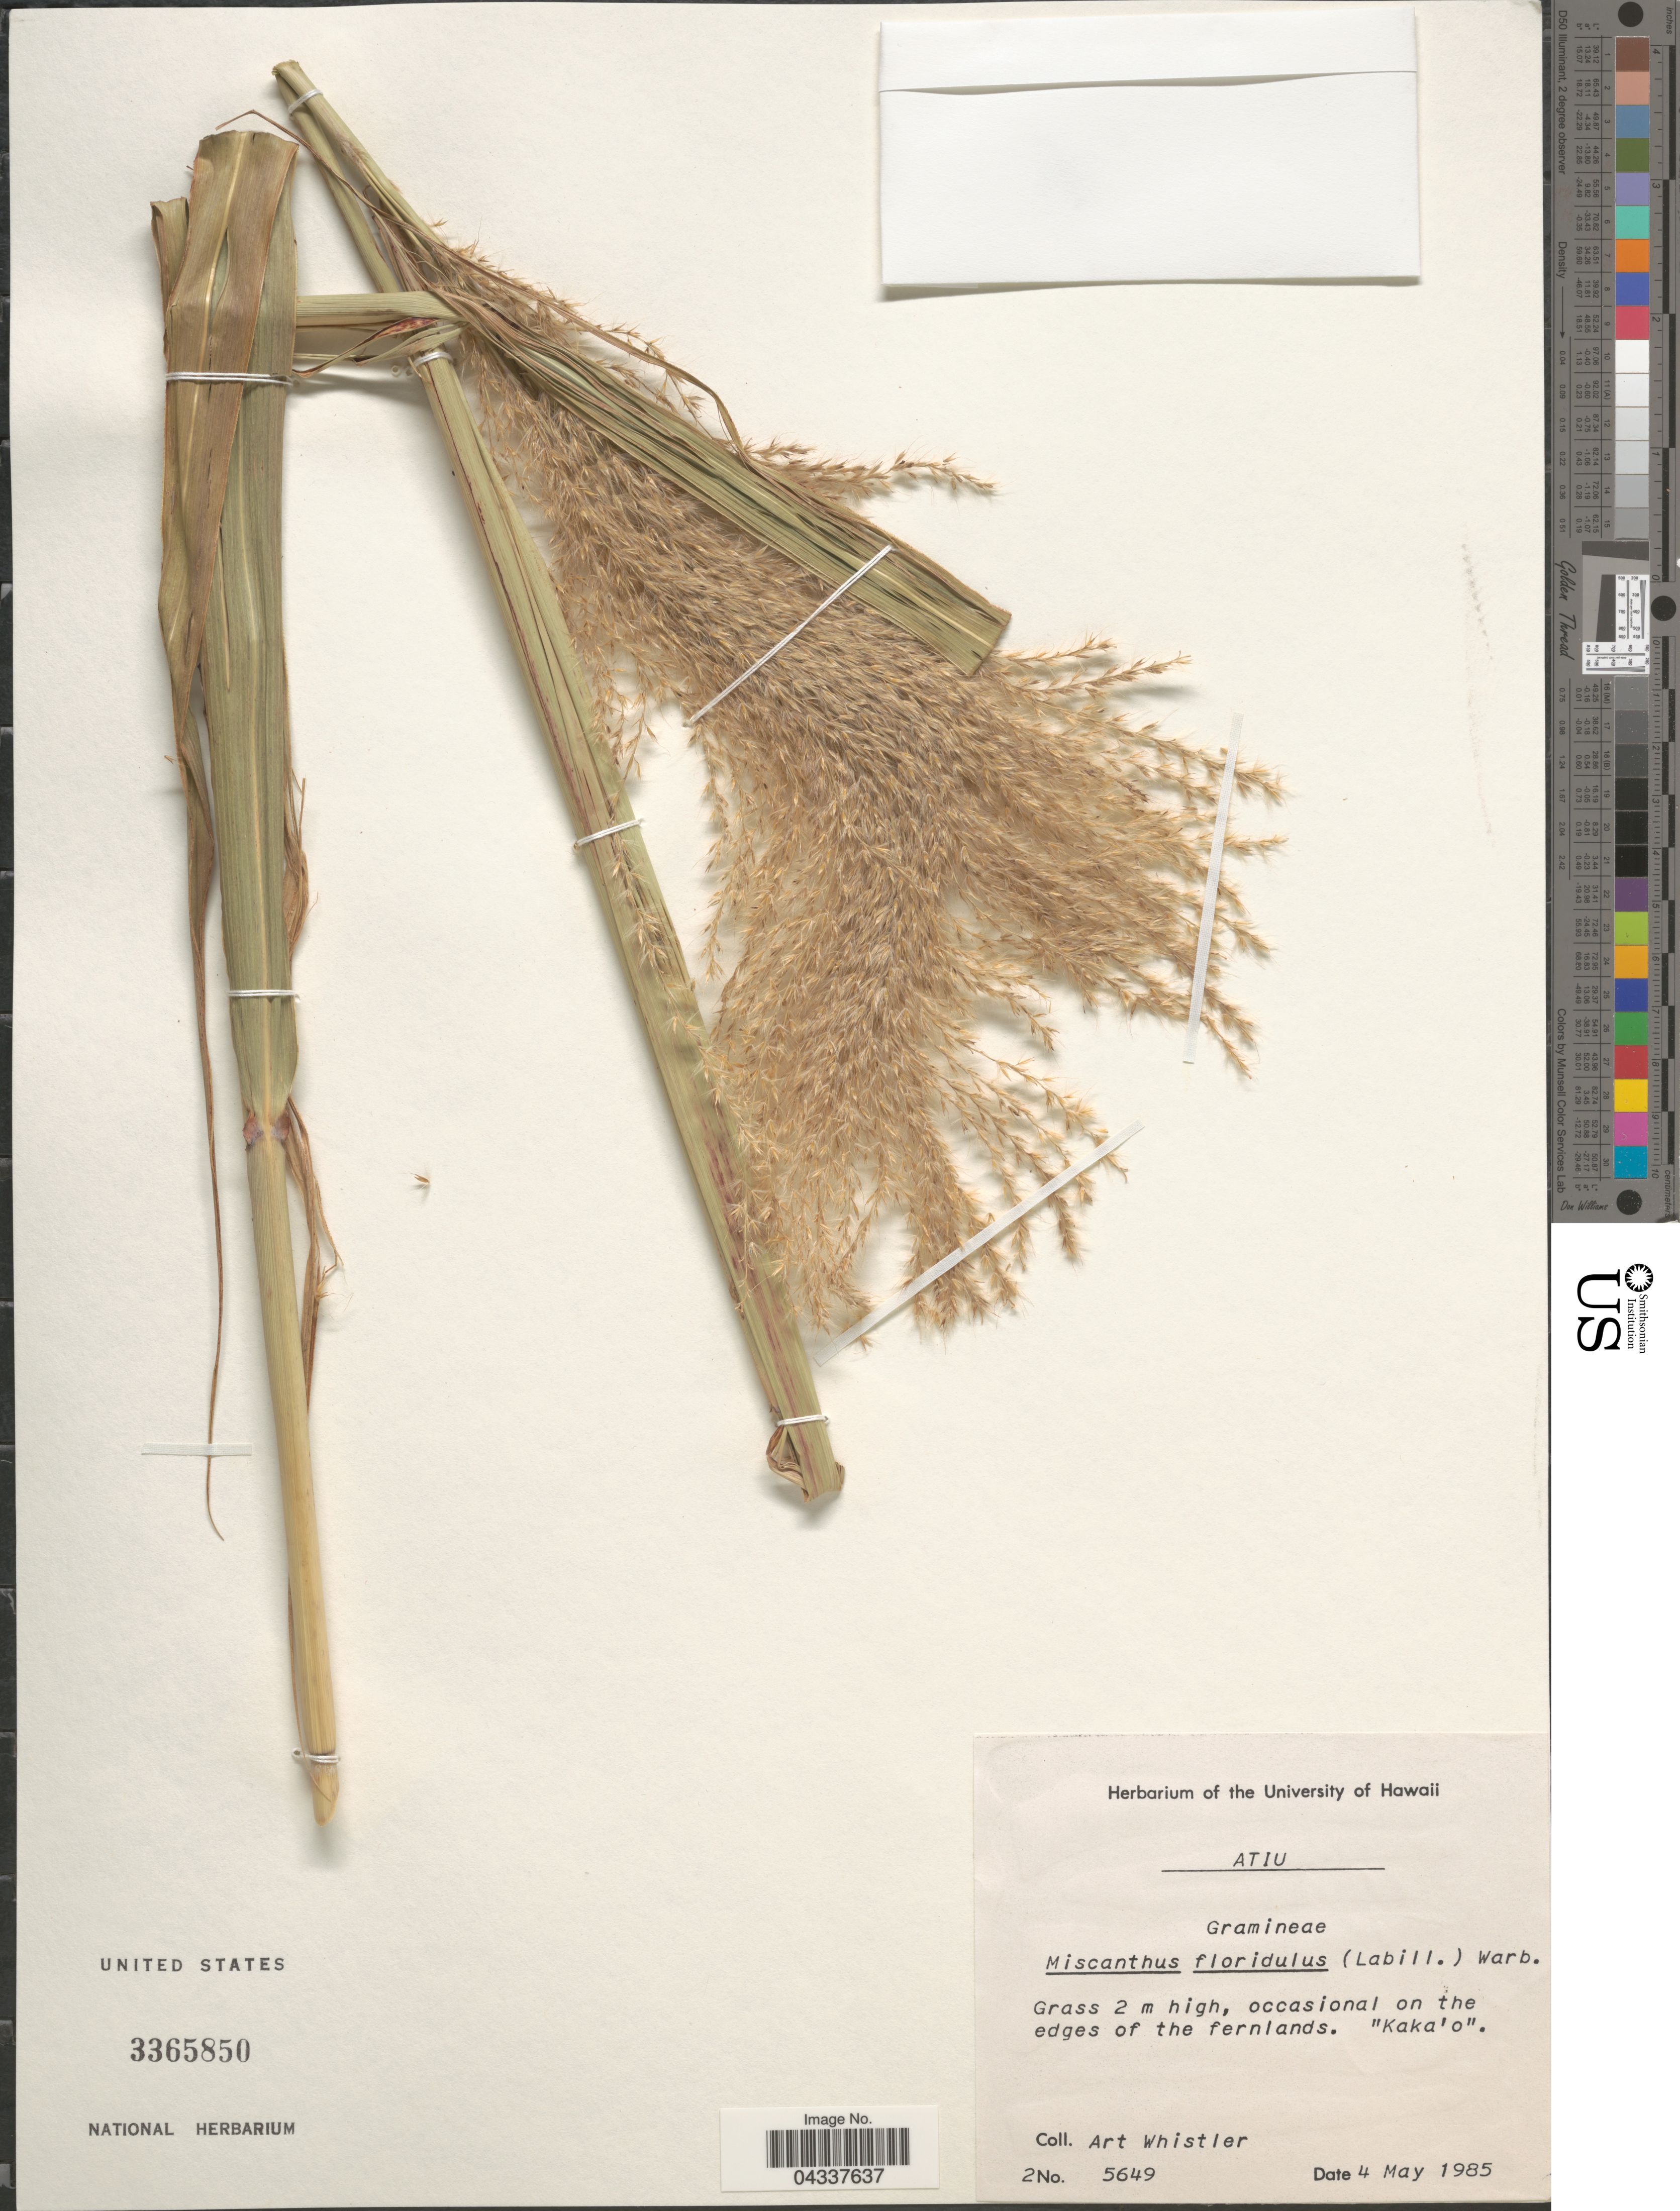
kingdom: Plantae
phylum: Tracheophyta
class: Liliopsida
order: Poales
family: Poaceae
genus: Miscanthus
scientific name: Miscanthus floridulus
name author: (Labill.) Warb.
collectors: A. Whistler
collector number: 5649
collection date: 1985-05-04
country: Cook Islands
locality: Atiu.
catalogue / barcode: US 3365850